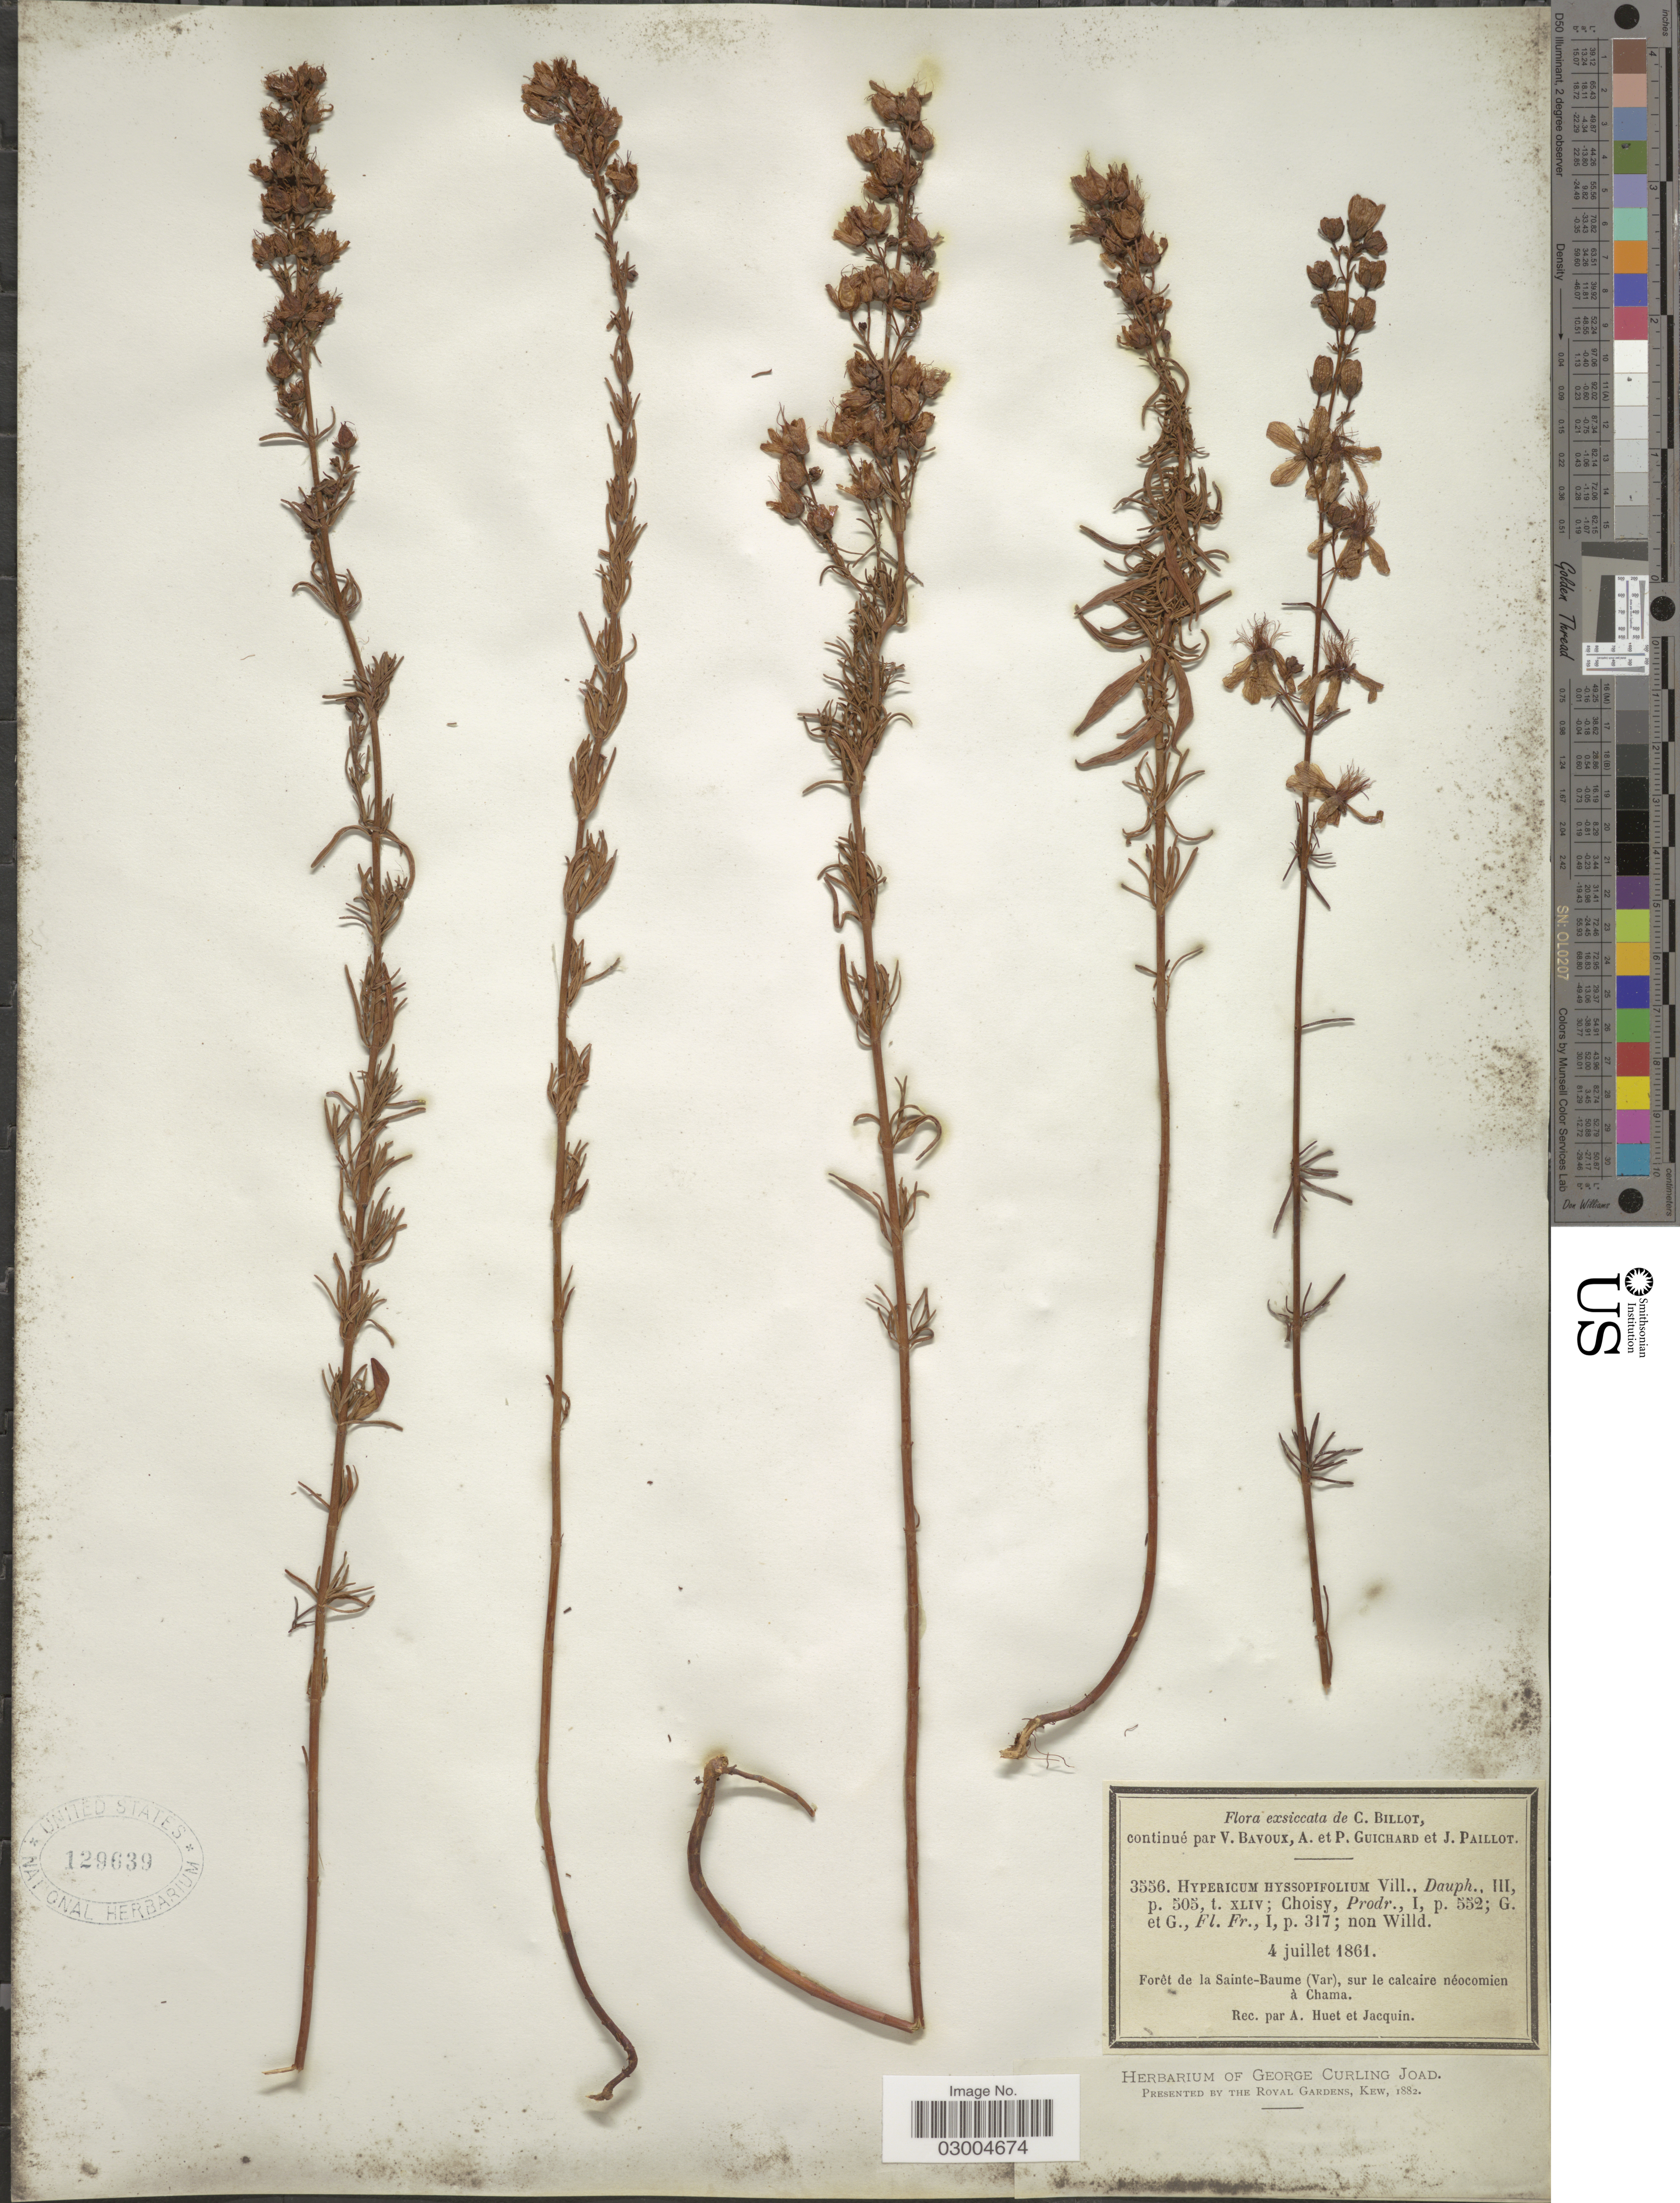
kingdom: Plantae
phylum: Tracheophyta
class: Magnoliopsida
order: Malpighiales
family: Hypericaceae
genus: Hypericum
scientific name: Hypericum hyssopifolium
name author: Chaix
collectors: A. Huet & Jacquin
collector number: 3556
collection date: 1861-07-04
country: France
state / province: Provence-Alpes-Côte d'Azur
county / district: Var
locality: Forêt de la Sainte-Baume (Var), sur le calcaire néocomien à Chama.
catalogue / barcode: US 129639